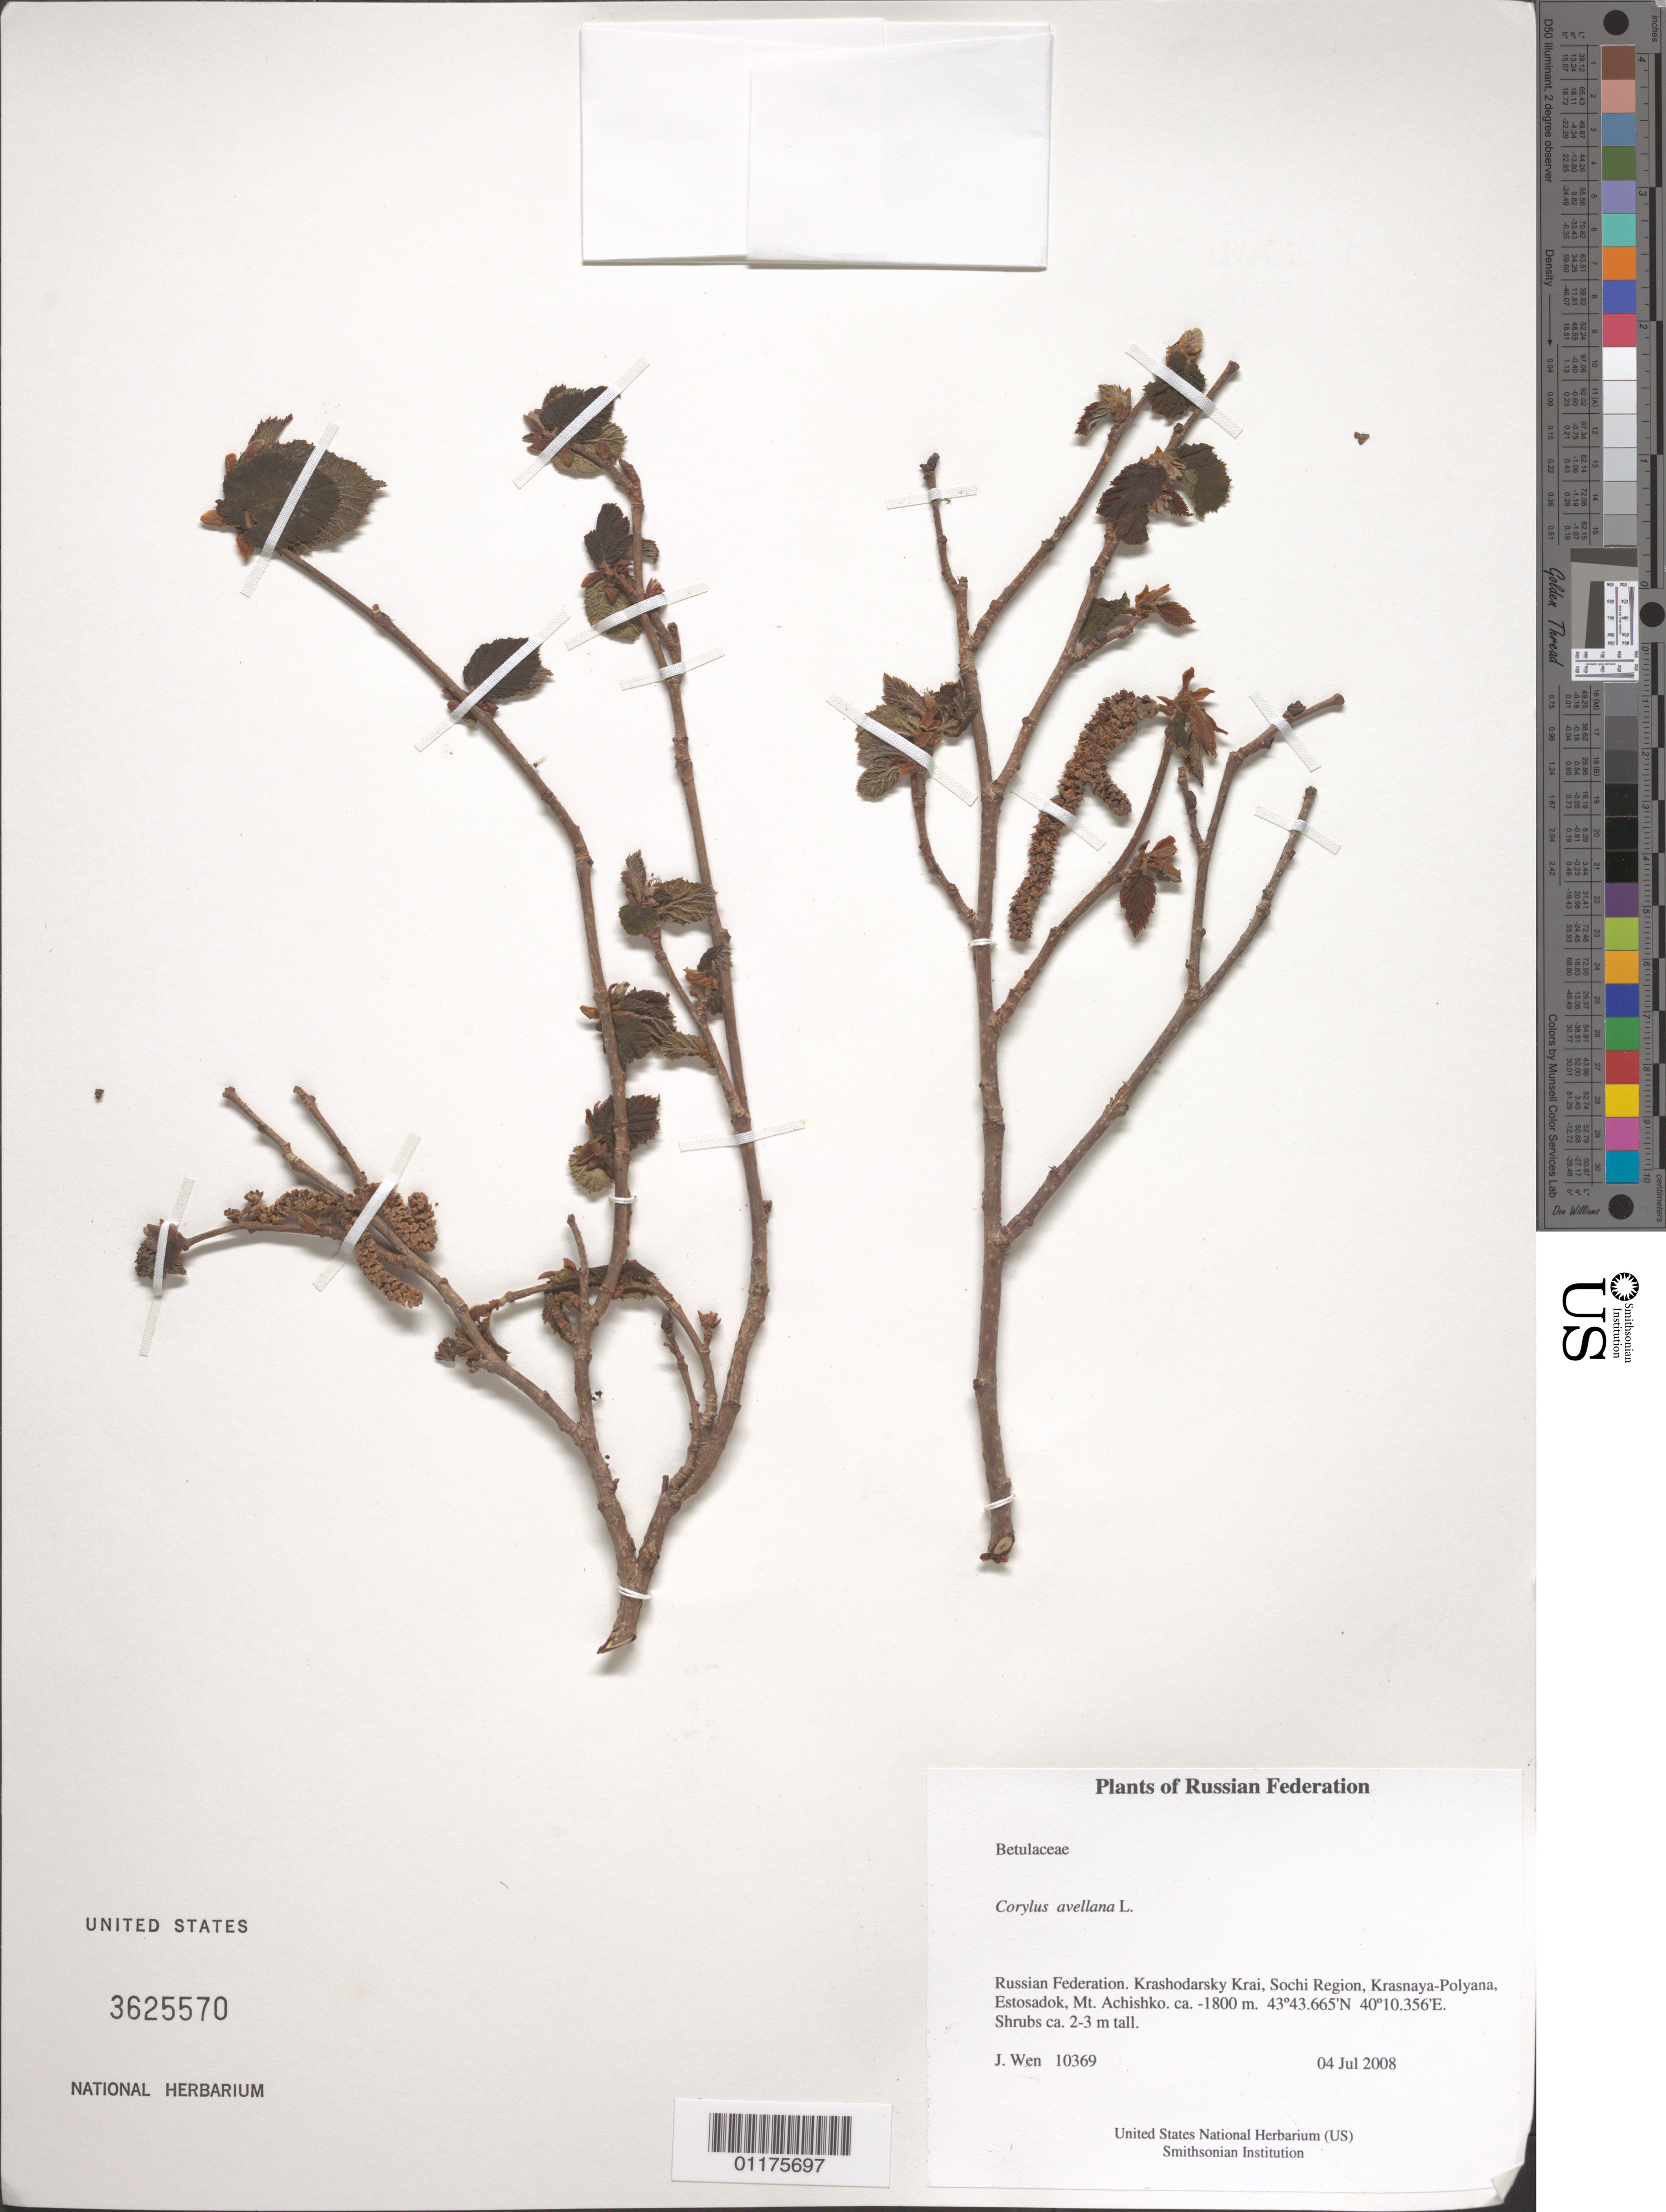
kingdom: Plantae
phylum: Tracheophyta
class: Magnoliopsida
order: Fagales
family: Betulaceae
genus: Corylus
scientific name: Corylus avellana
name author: L.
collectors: J. Wen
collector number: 10369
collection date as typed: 04 Jul 2008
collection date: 2008-07-04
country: Russian Federation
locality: Krashodarsky Krai, Sochi Region, Krasnaya-Polyana, Estosadok, Mt. Achishko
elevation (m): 1800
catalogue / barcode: US 3625570